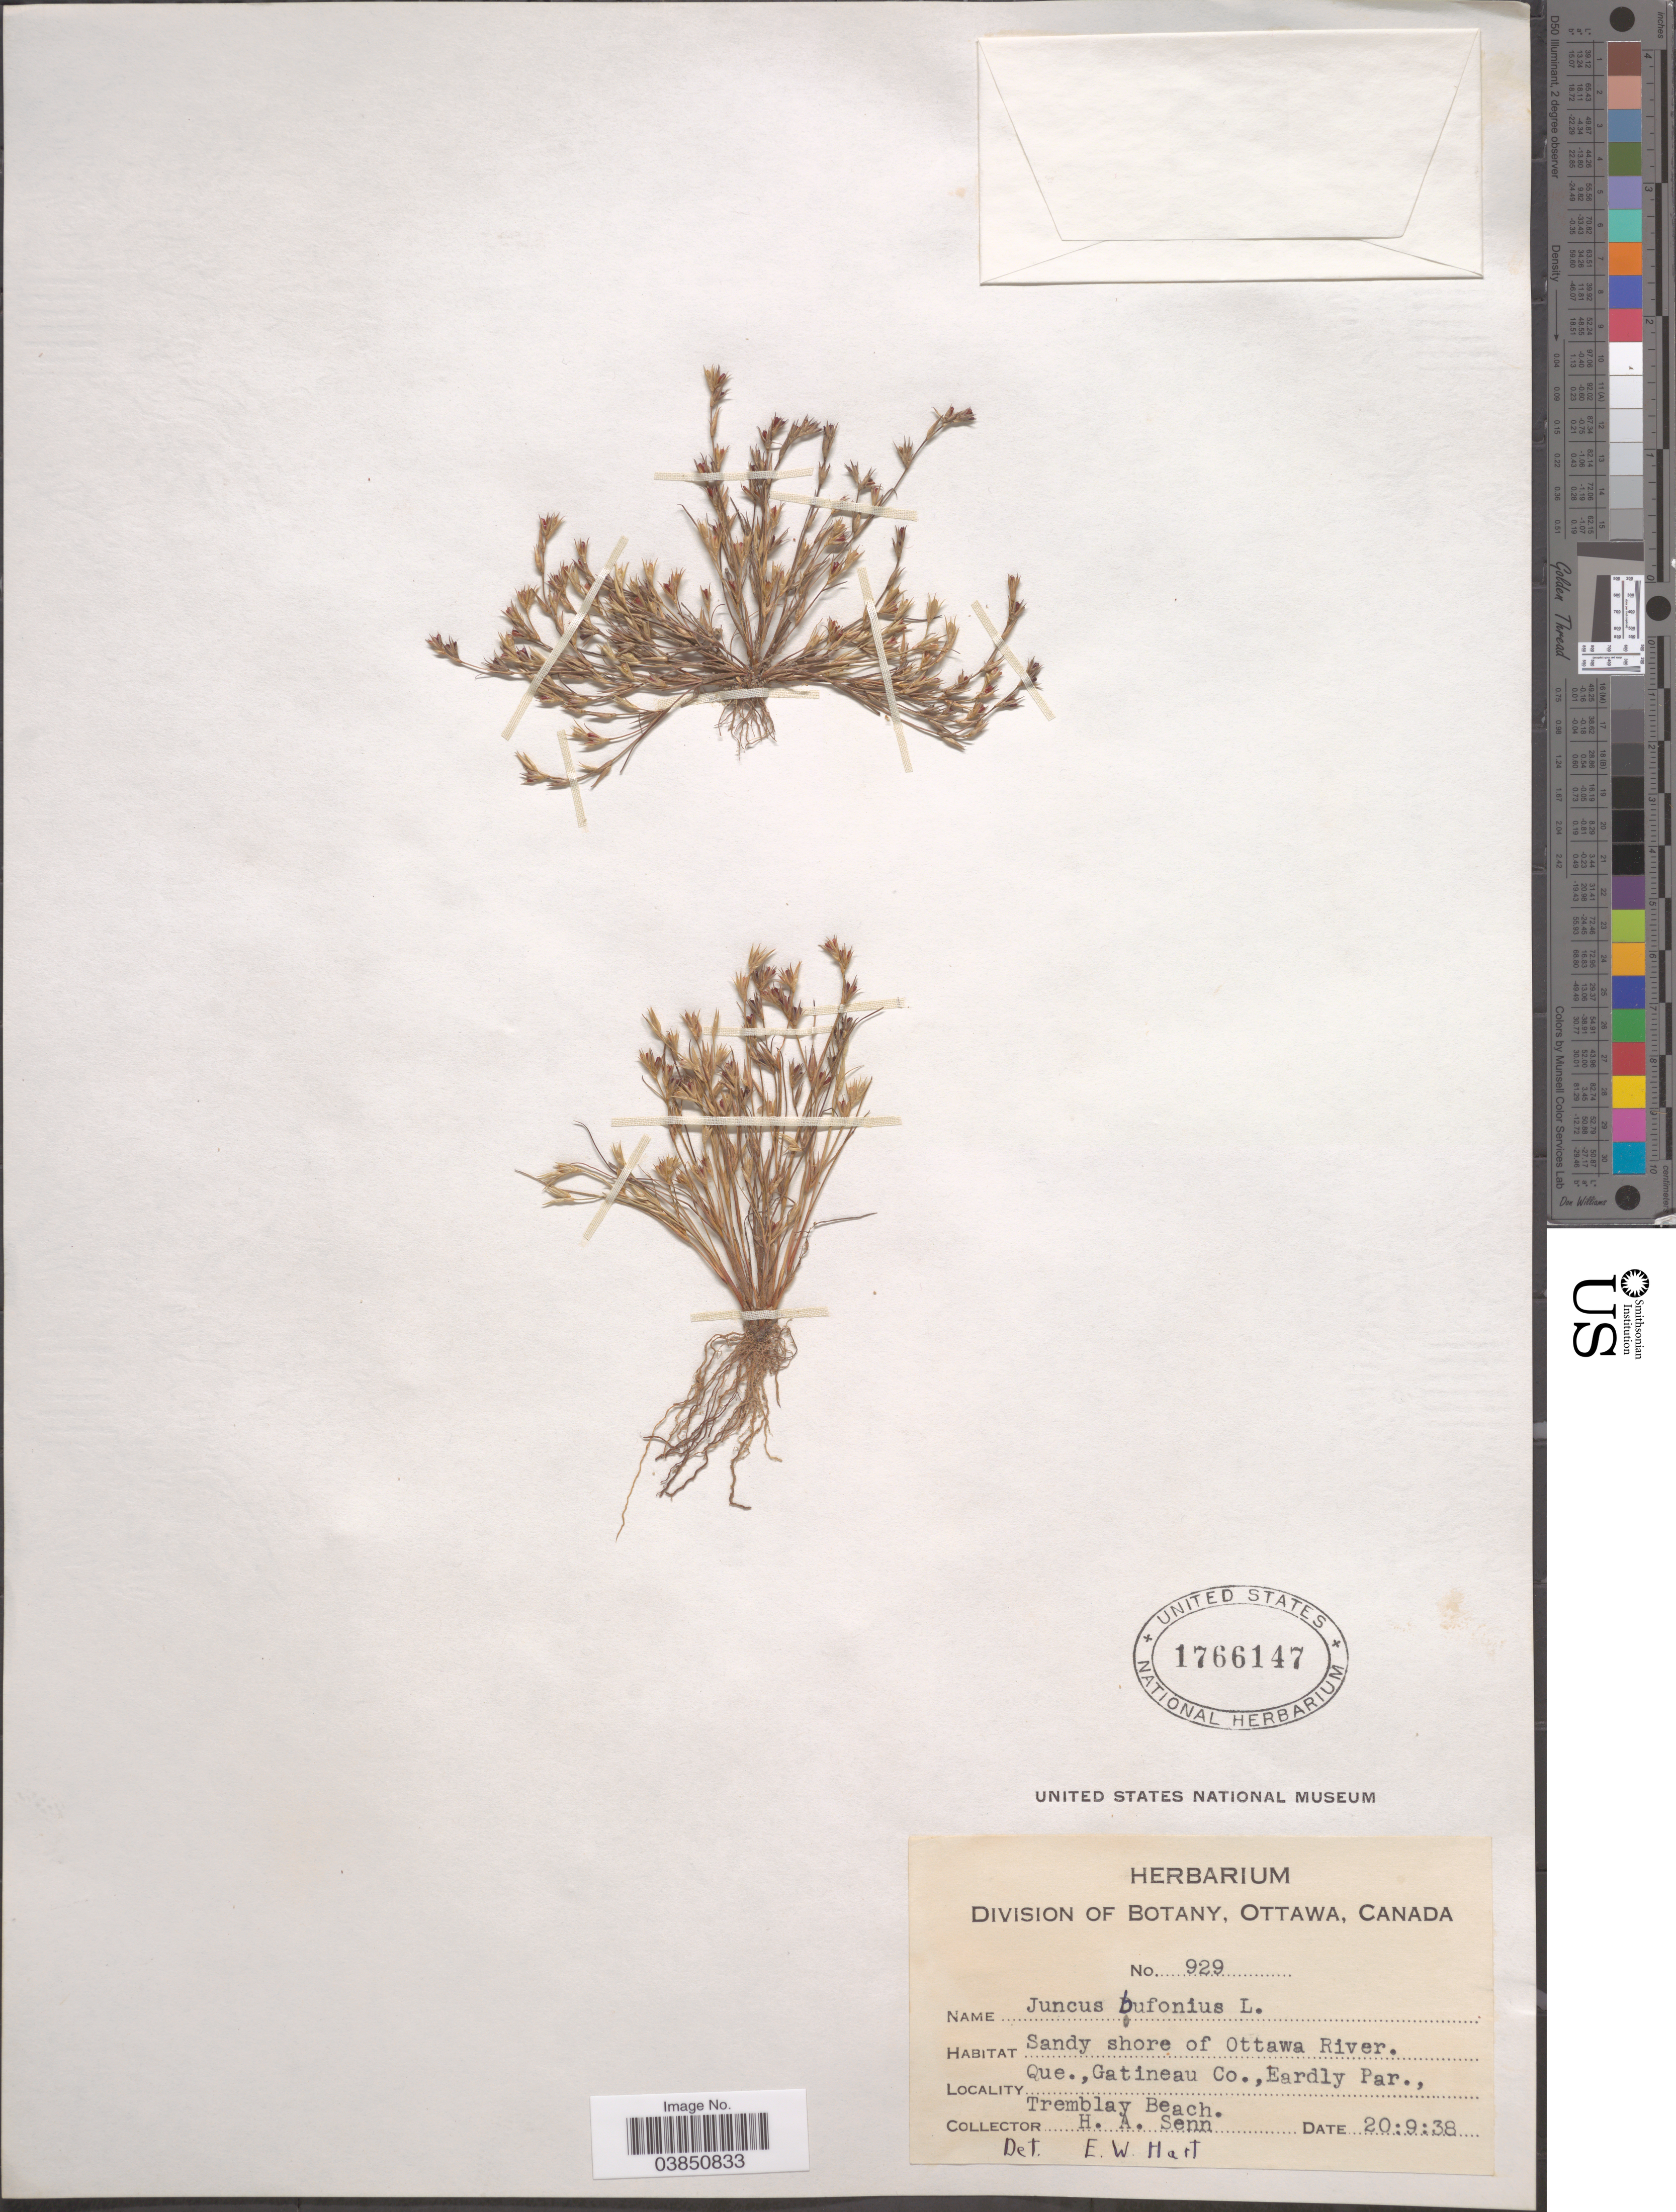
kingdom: Plantae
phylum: Tracheophyta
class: Liliopsida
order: Poales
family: Juncaceae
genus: Juncus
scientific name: Juncus bufonius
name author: L.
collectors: H. Senn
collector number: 929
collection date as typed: Transcribed d/m/y: 20/9/38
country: Canada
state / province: Quebec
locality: Sandy shore of Ottawa River. Gatineau Co., Eardly Par., Tremblay Beach.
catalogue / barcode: US 1766147